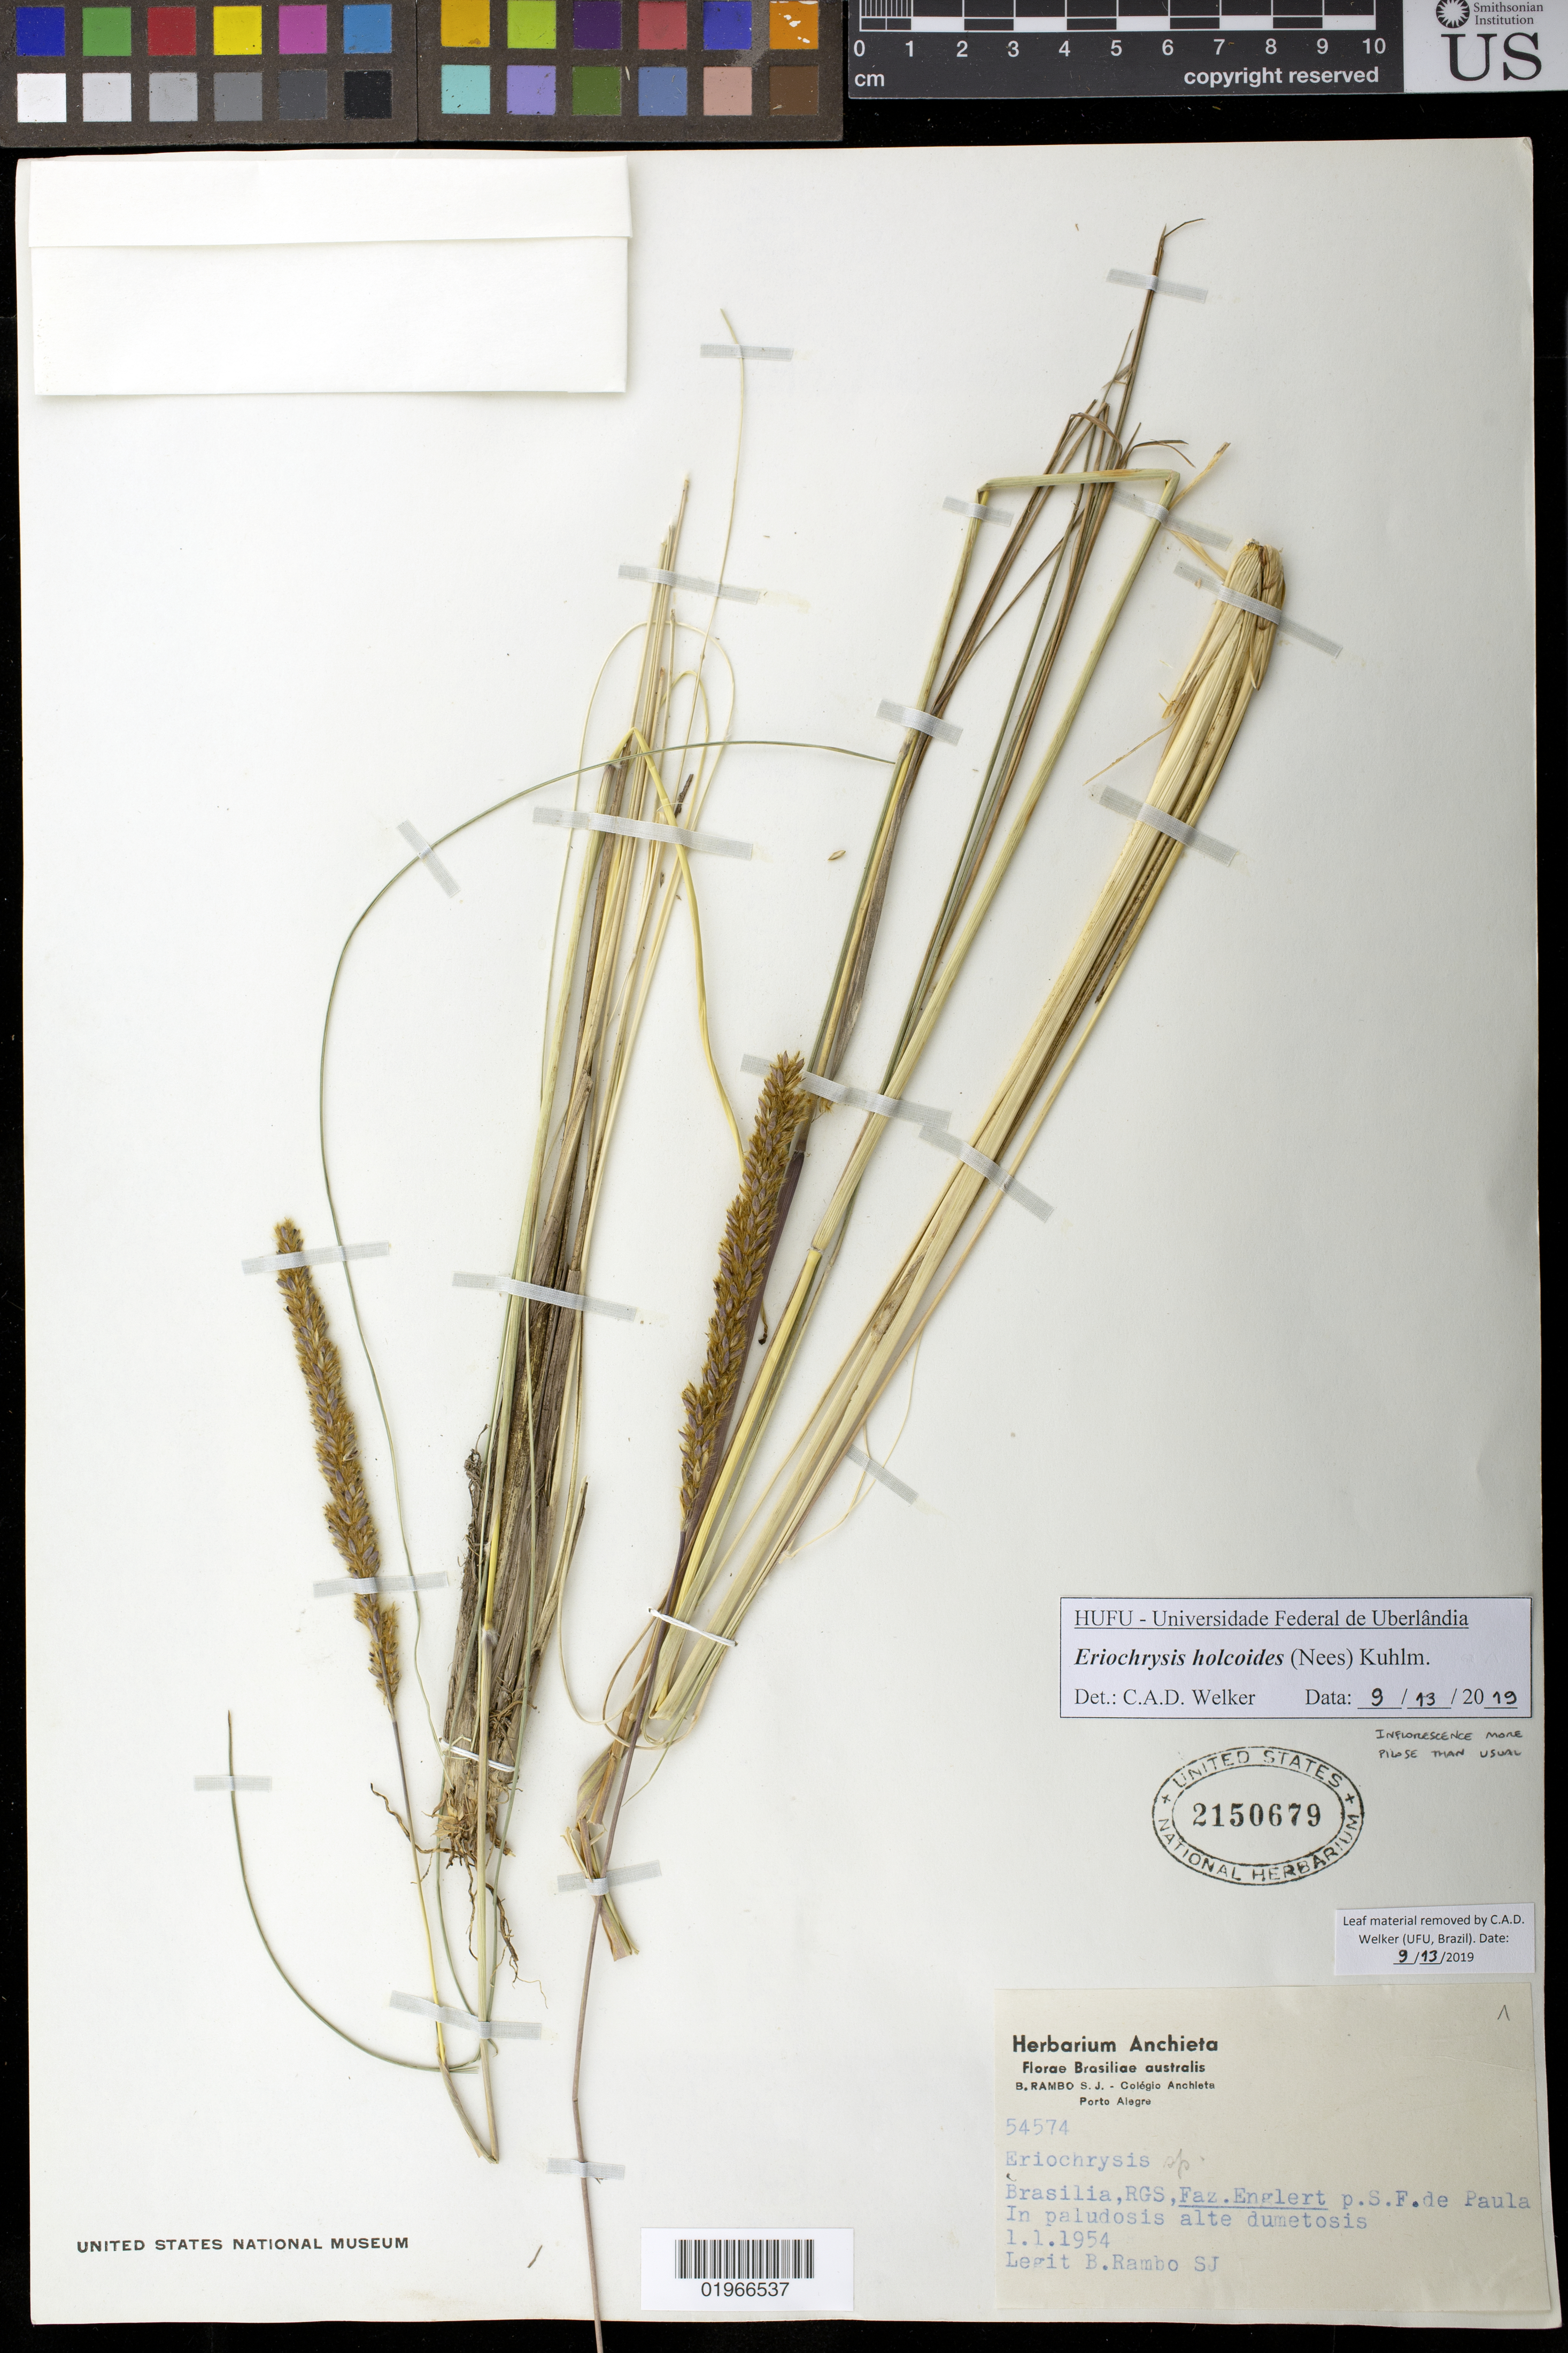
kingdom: Plantae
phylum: Tracheophyta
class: Liliopsida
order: Poales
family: Poaceae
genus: Eriochrysis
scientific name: Eriochrysis holcoides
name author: (Nees) Kuhlm.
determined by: Welker, C. A. D.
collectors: B. Rambo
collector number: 54574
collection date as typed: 1.1.1954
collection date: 1954-01-01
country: Brazil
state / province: Rio Grande do Sul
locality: Brasilia, RGS, Faz. Englert p.S.F. de Paula.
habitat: In paludosis alte dumetosis.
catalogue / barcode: US 2150679